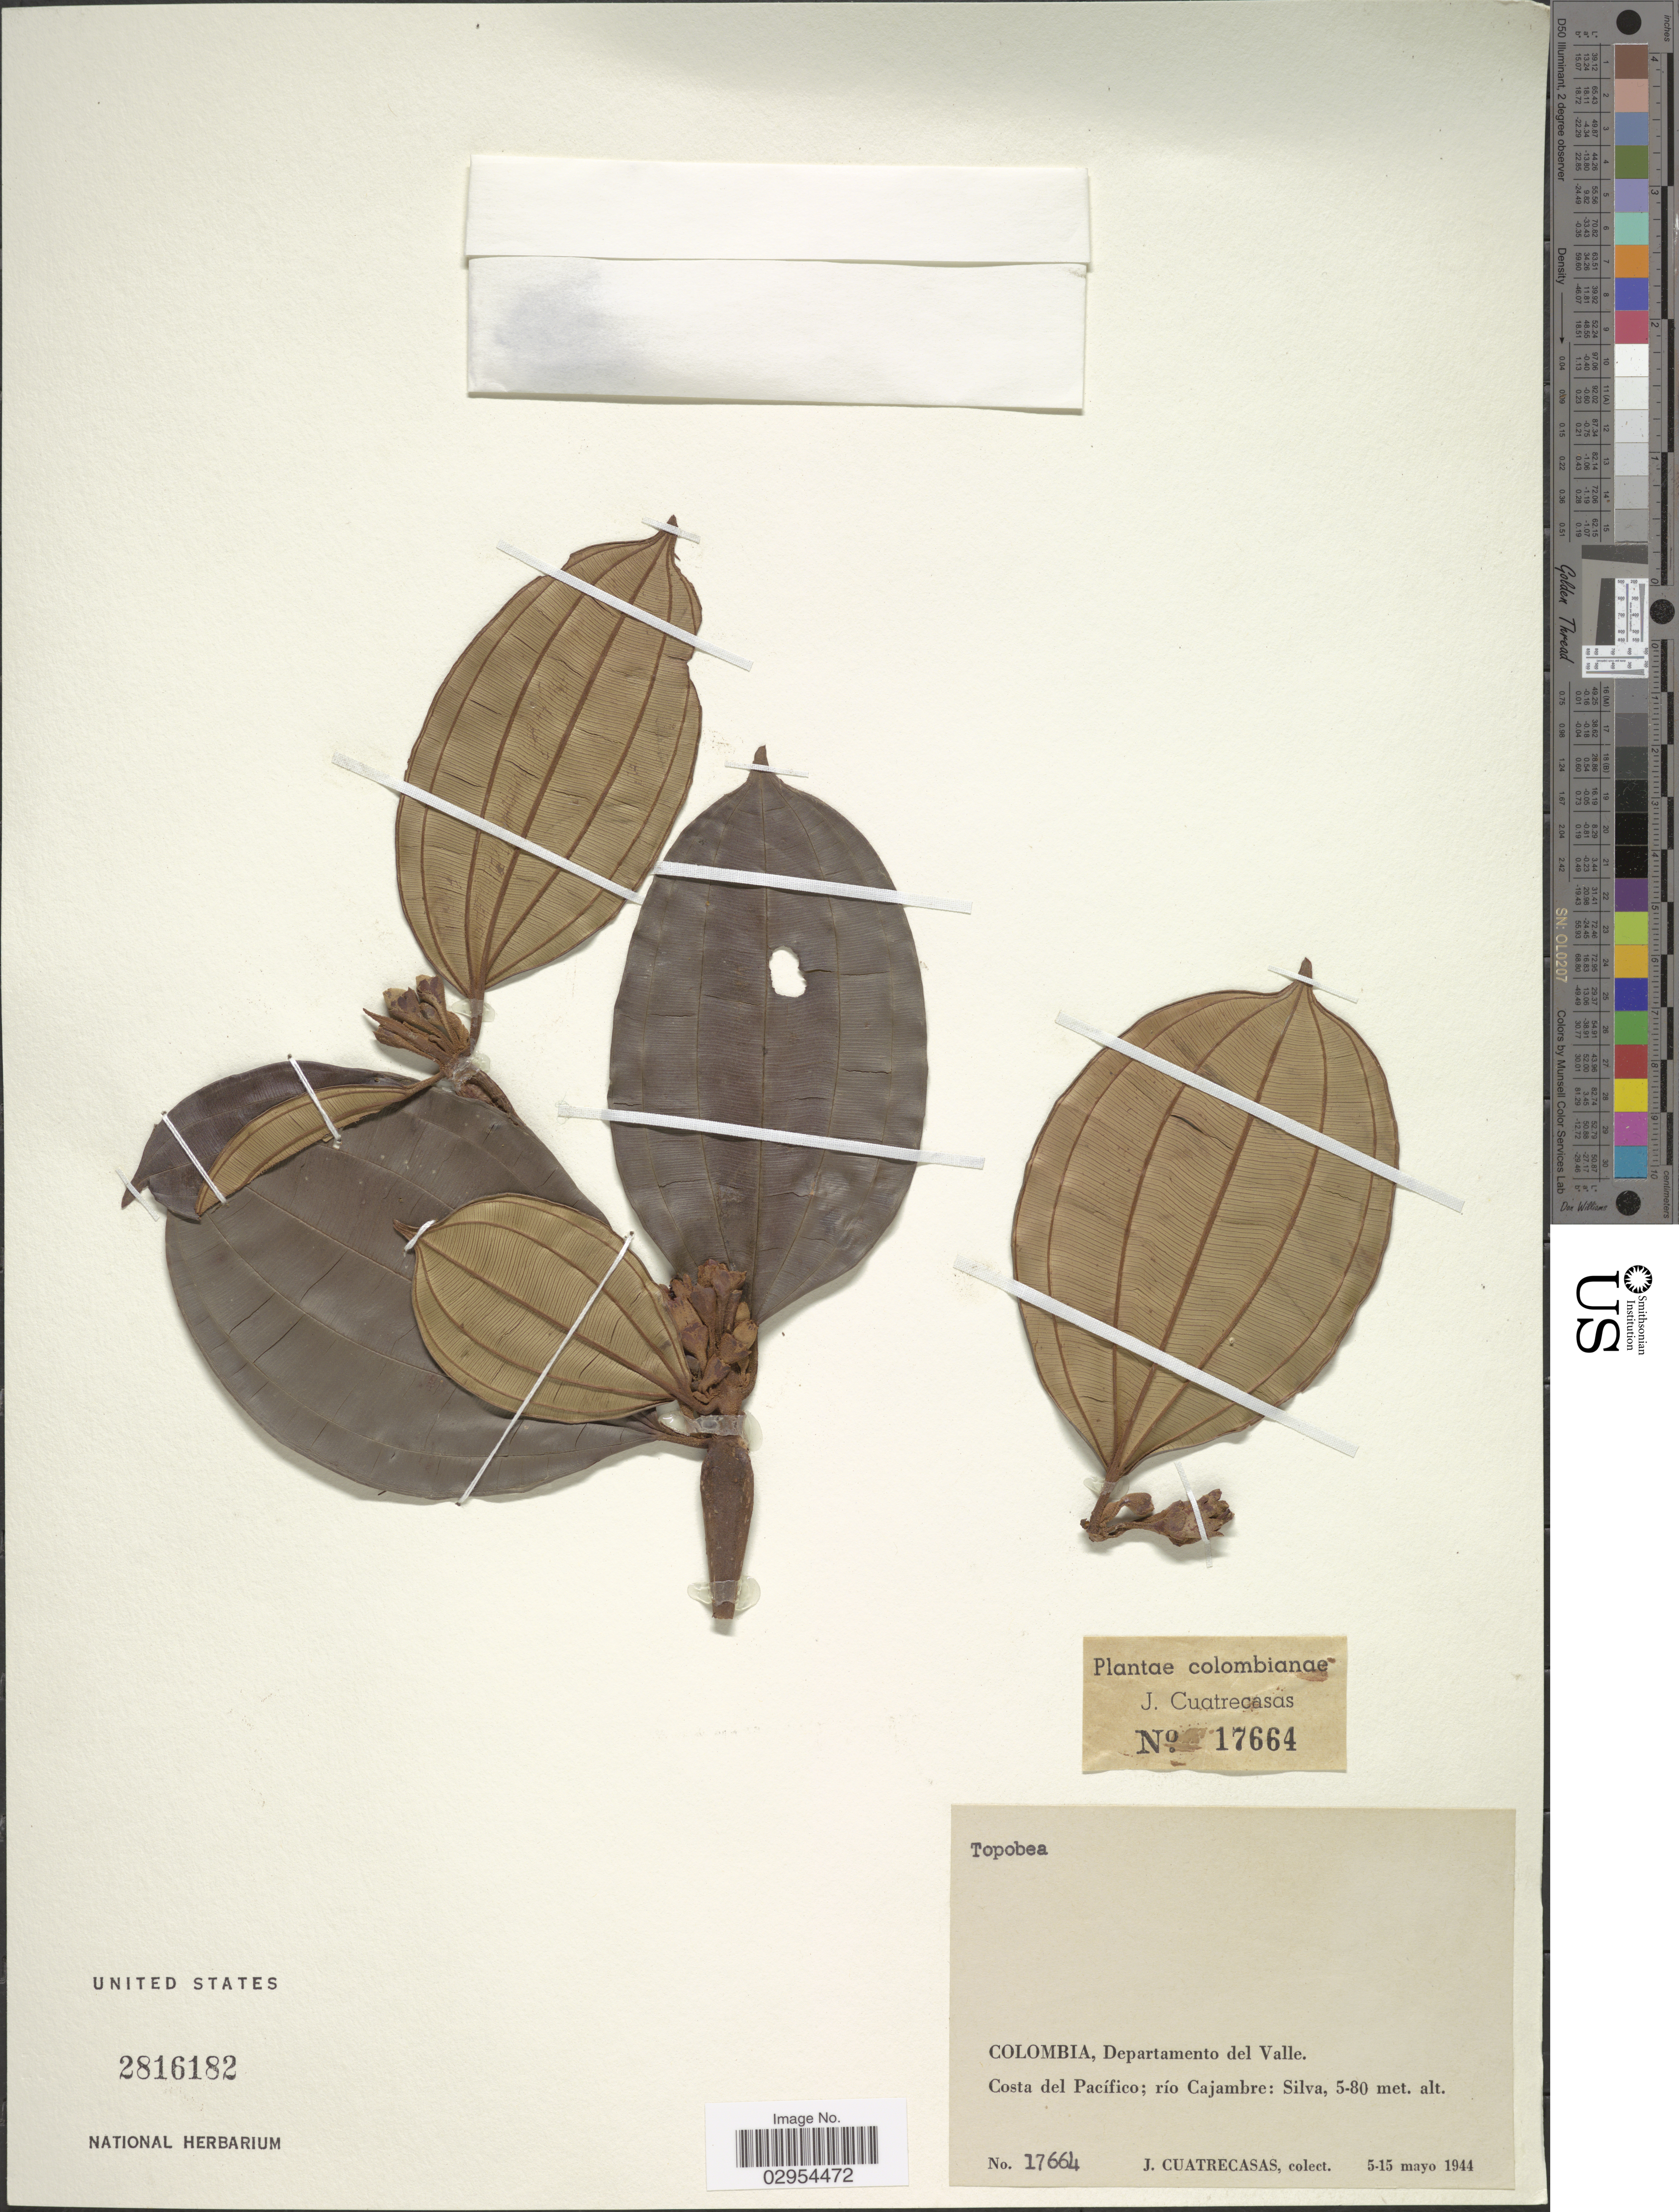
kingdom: Plantae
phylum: Tracheophyta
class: Magnoliopsida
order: Myrtales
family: Melastomataceae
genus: Topobea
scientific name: Topobea sp.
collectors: J. Cuatrecasas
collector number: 17664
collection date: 1944-05-05/1944-05-15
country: Colombia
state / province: Valle del Cauca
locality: Departamento del Valle. Costa del Pacífico; río Cajambre: Silva.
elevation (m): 5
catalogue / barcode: US 2816182